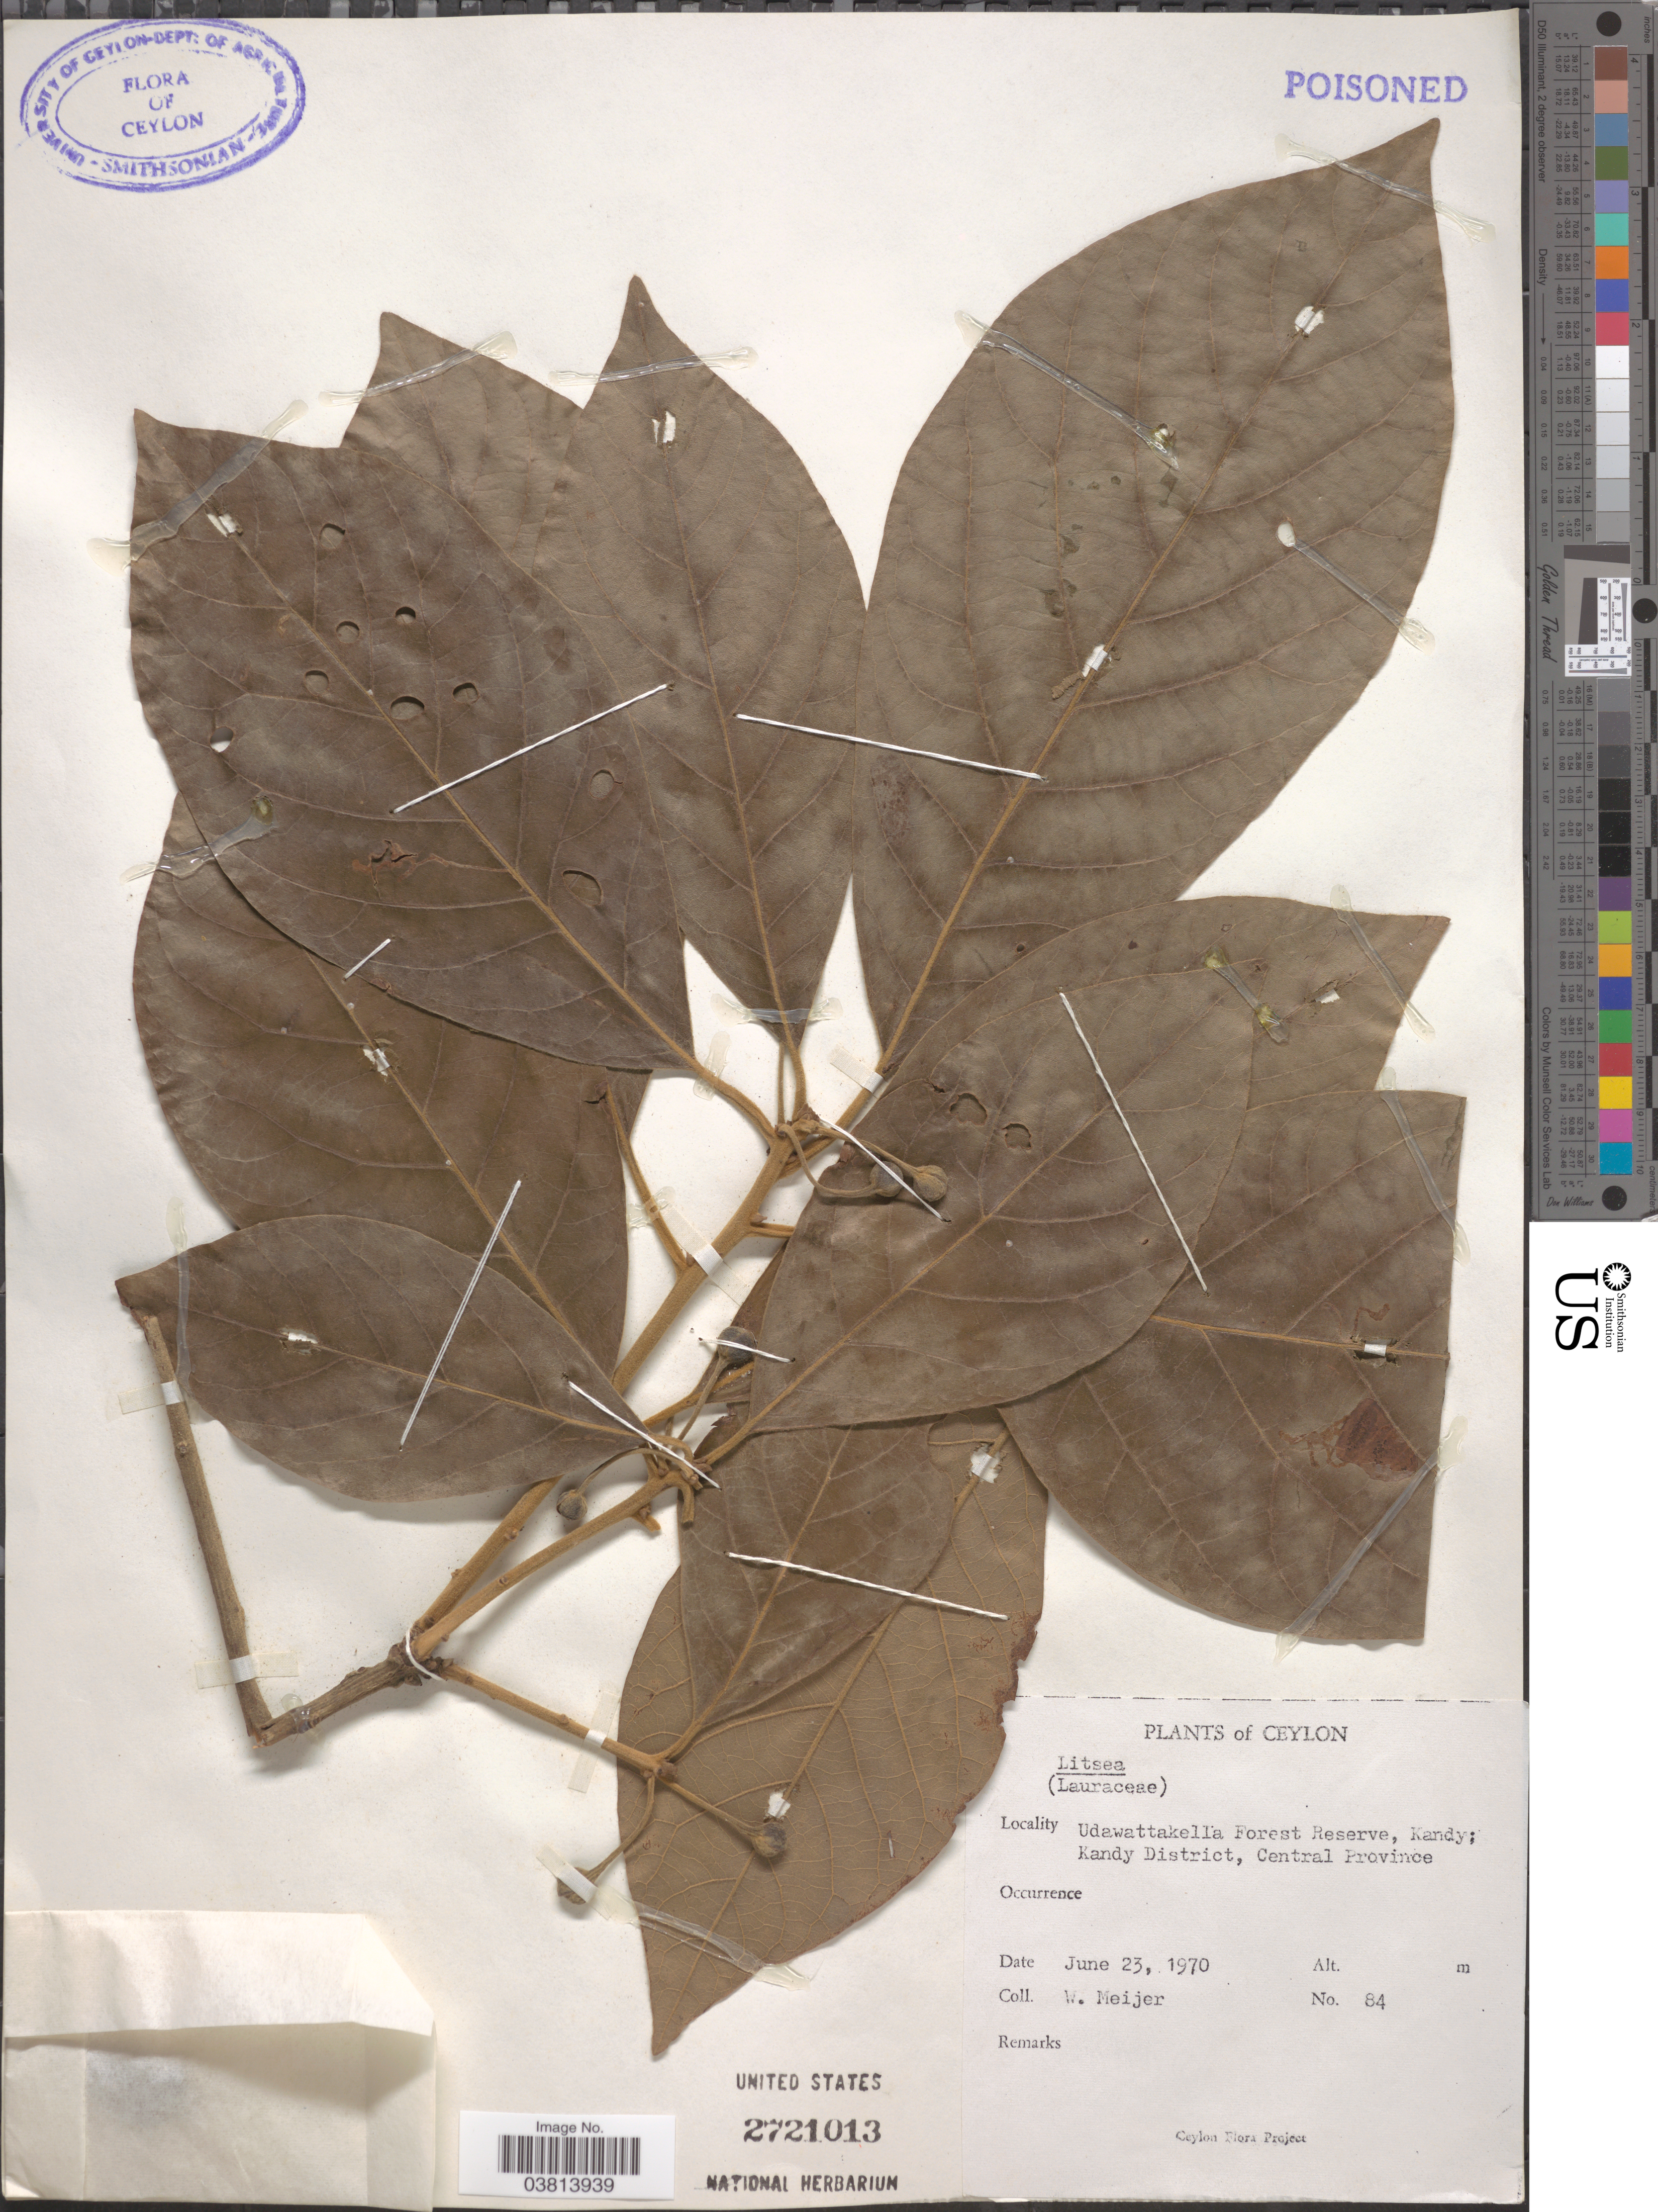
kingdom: Plantae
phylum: Tracheophyta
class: Magnoliopsida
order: Laurales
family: Lauraceae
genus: Litsea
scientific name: Litsea sp.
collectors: W. Meijer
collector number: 84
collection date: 1970-06-23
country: Sri Lanka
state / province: Central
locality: Ceylon. Udawattakella Forest Reserve, Kandy; Kandy District.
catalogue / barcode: US 2721013